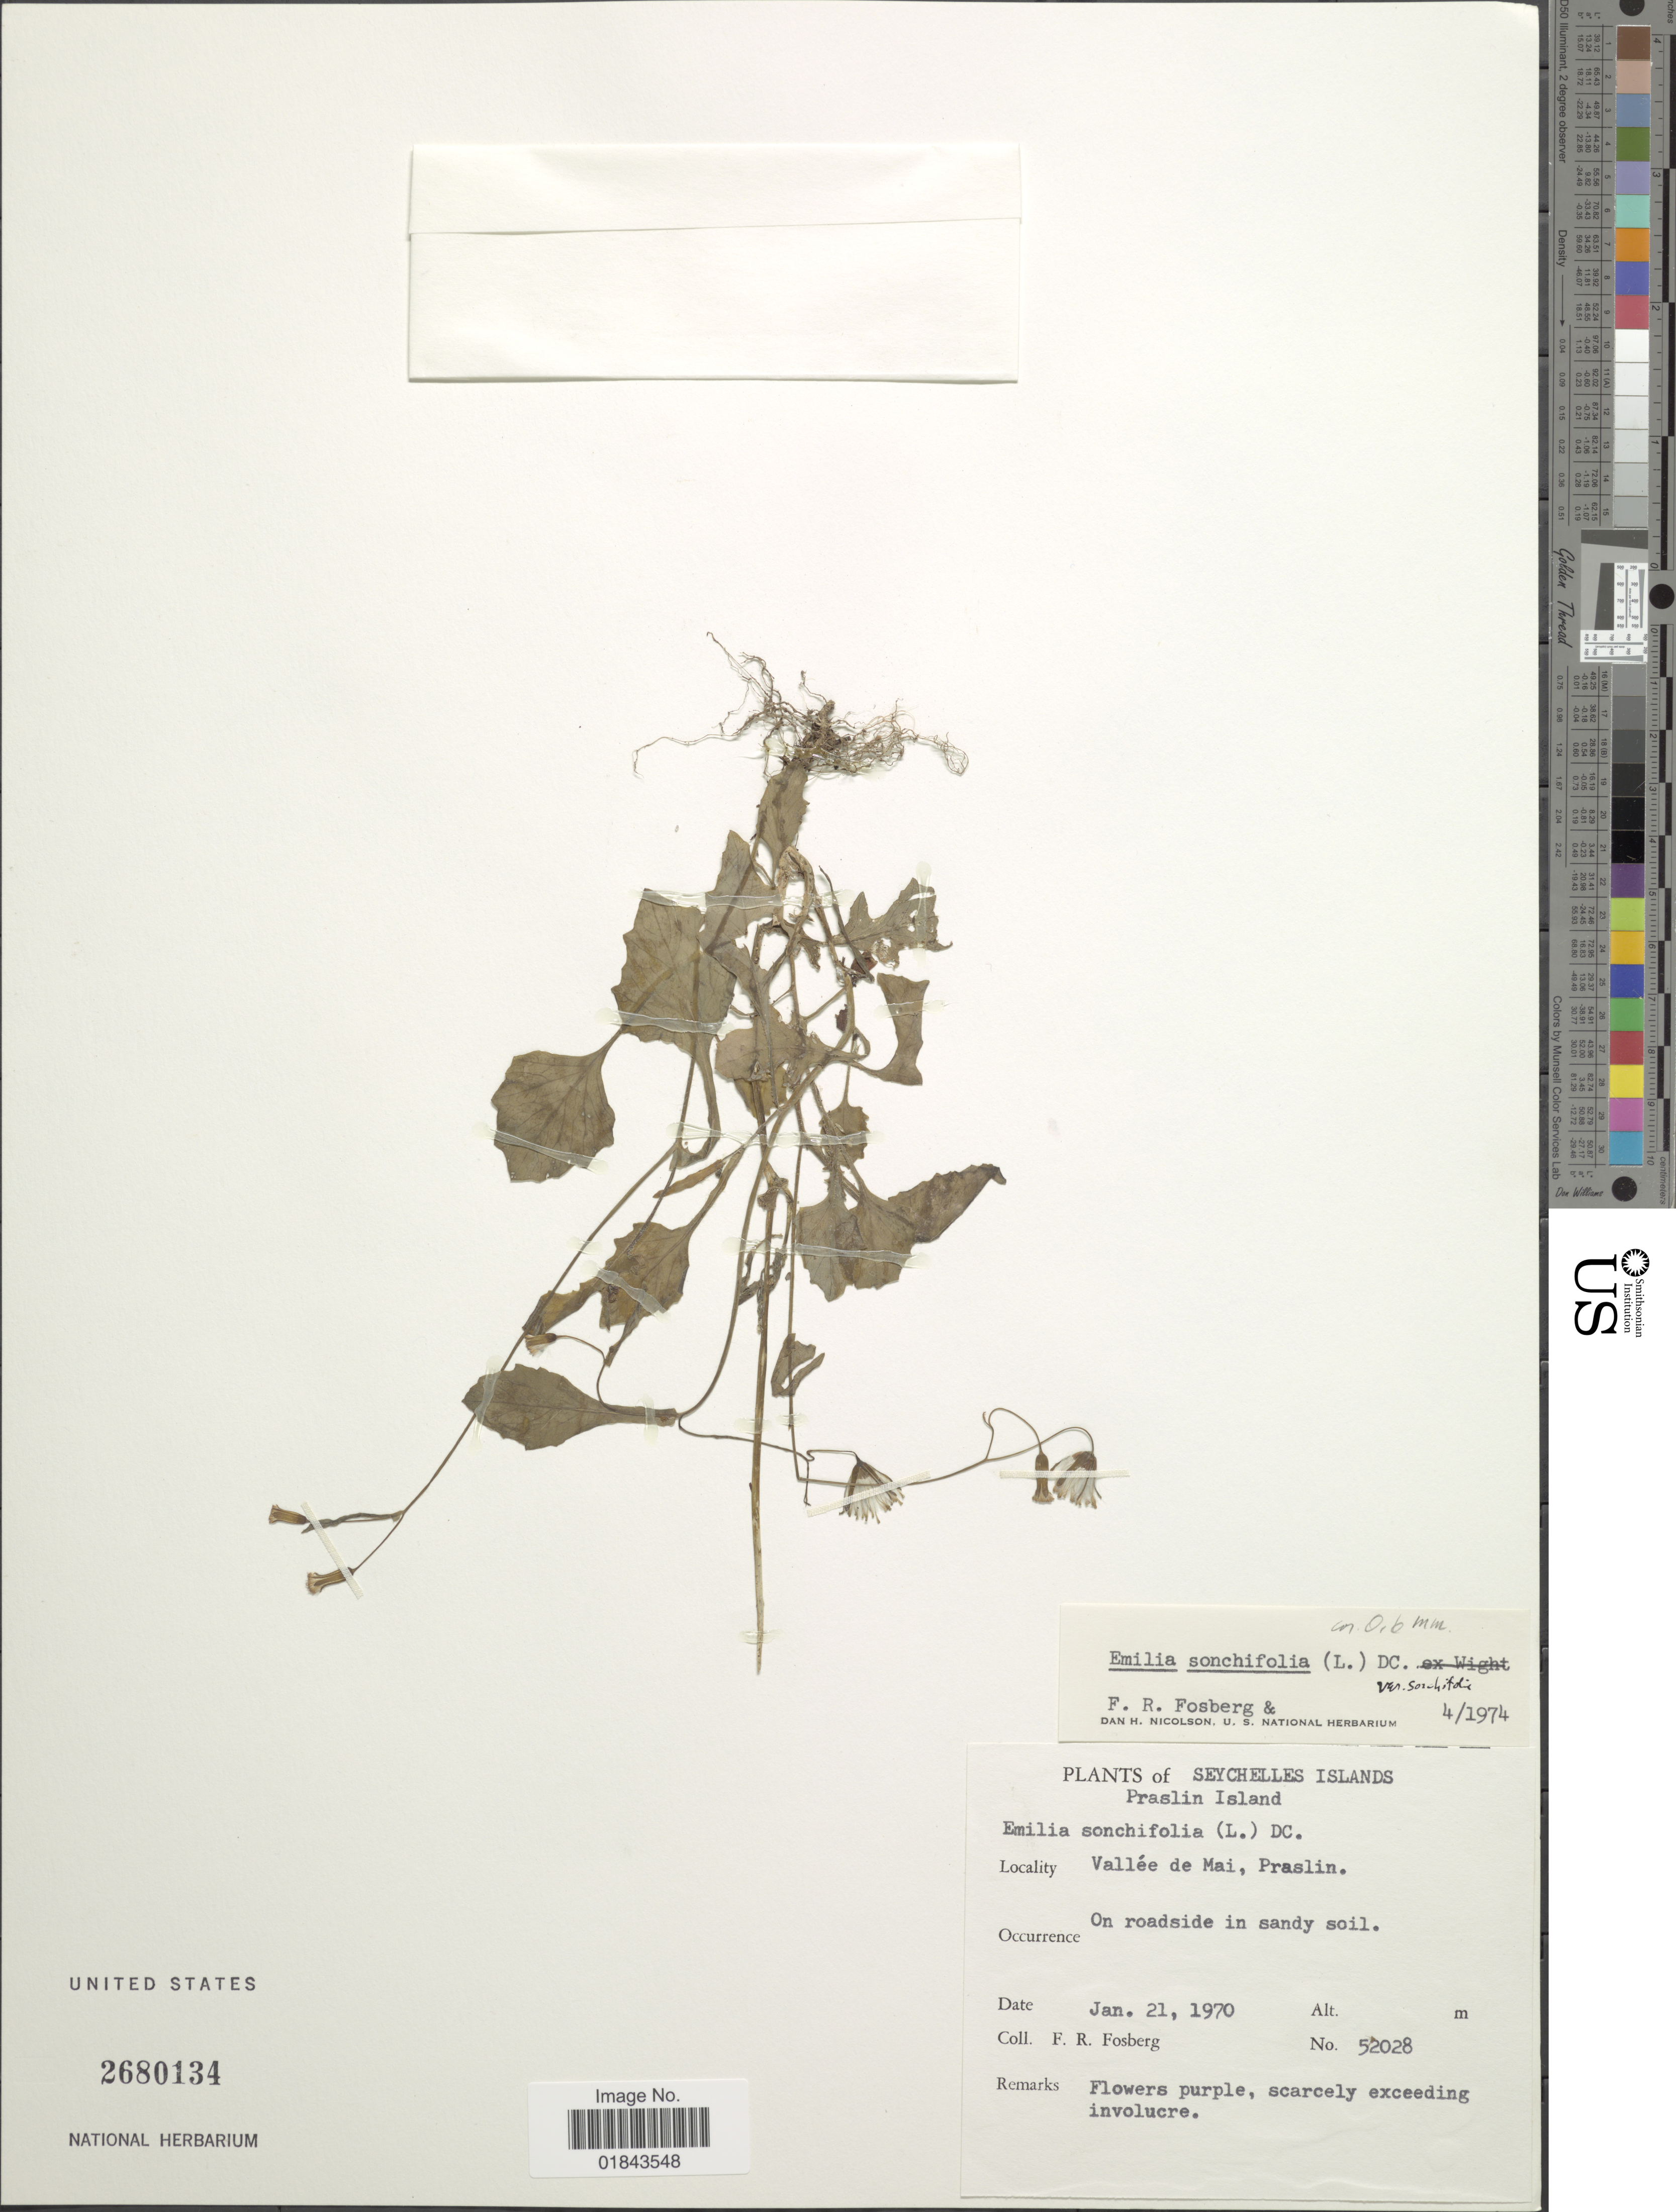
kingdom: Plantae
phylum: Tracheophyta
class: Magnoliopsida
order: Asterales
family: Asteraceae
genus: Emilia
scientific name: Emilia sonchifolia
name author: (L.) DC.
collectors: F. R. Fosberg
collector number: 52028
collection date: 1970-01-21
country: Seychelles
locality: Seychelles Islands, Praslin Island, Vallee de Mai, Praslin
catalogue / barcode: US 2680134